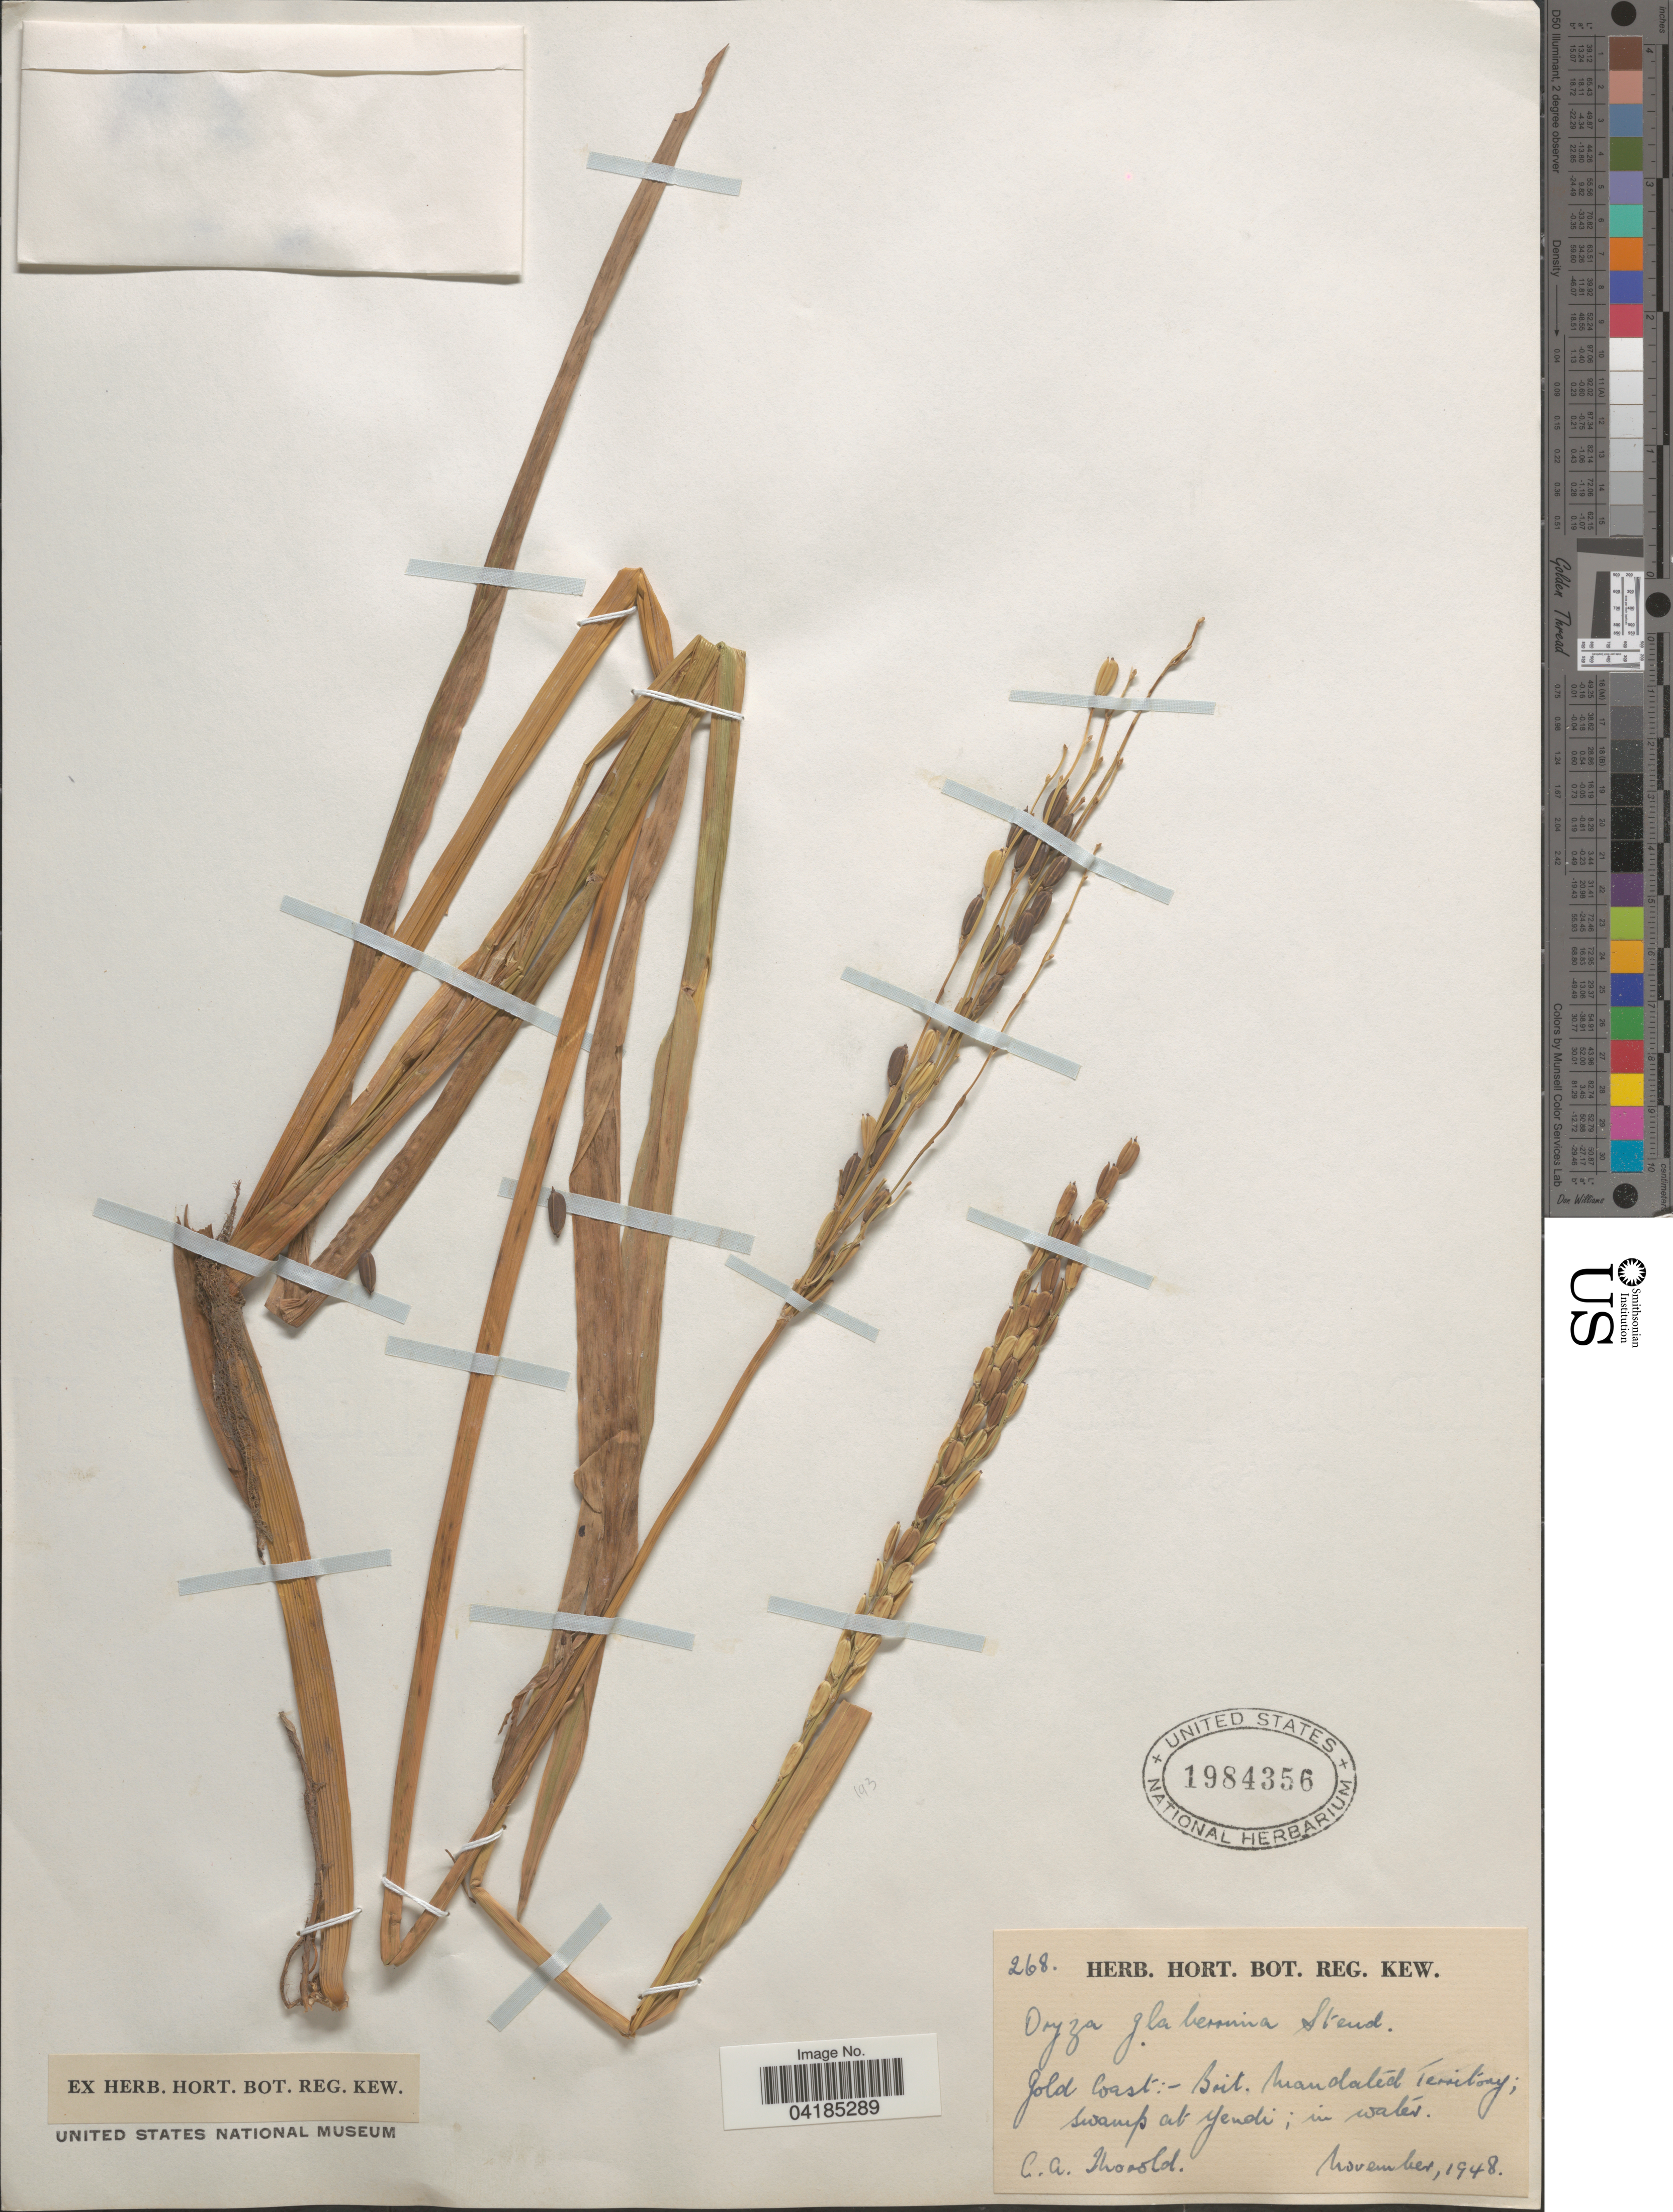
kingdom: Plantae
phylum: Tracheophyta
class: Liliopsida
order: Poales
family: Poaceae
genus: Oryza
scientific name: Oryza glaberrima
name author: Steud.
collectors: C. Thorold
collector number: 268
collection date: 1948-11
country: Ghana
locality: Gold Coast: Brit. Mandated Territory; swamp at Yendi.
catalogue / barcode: US 1984356